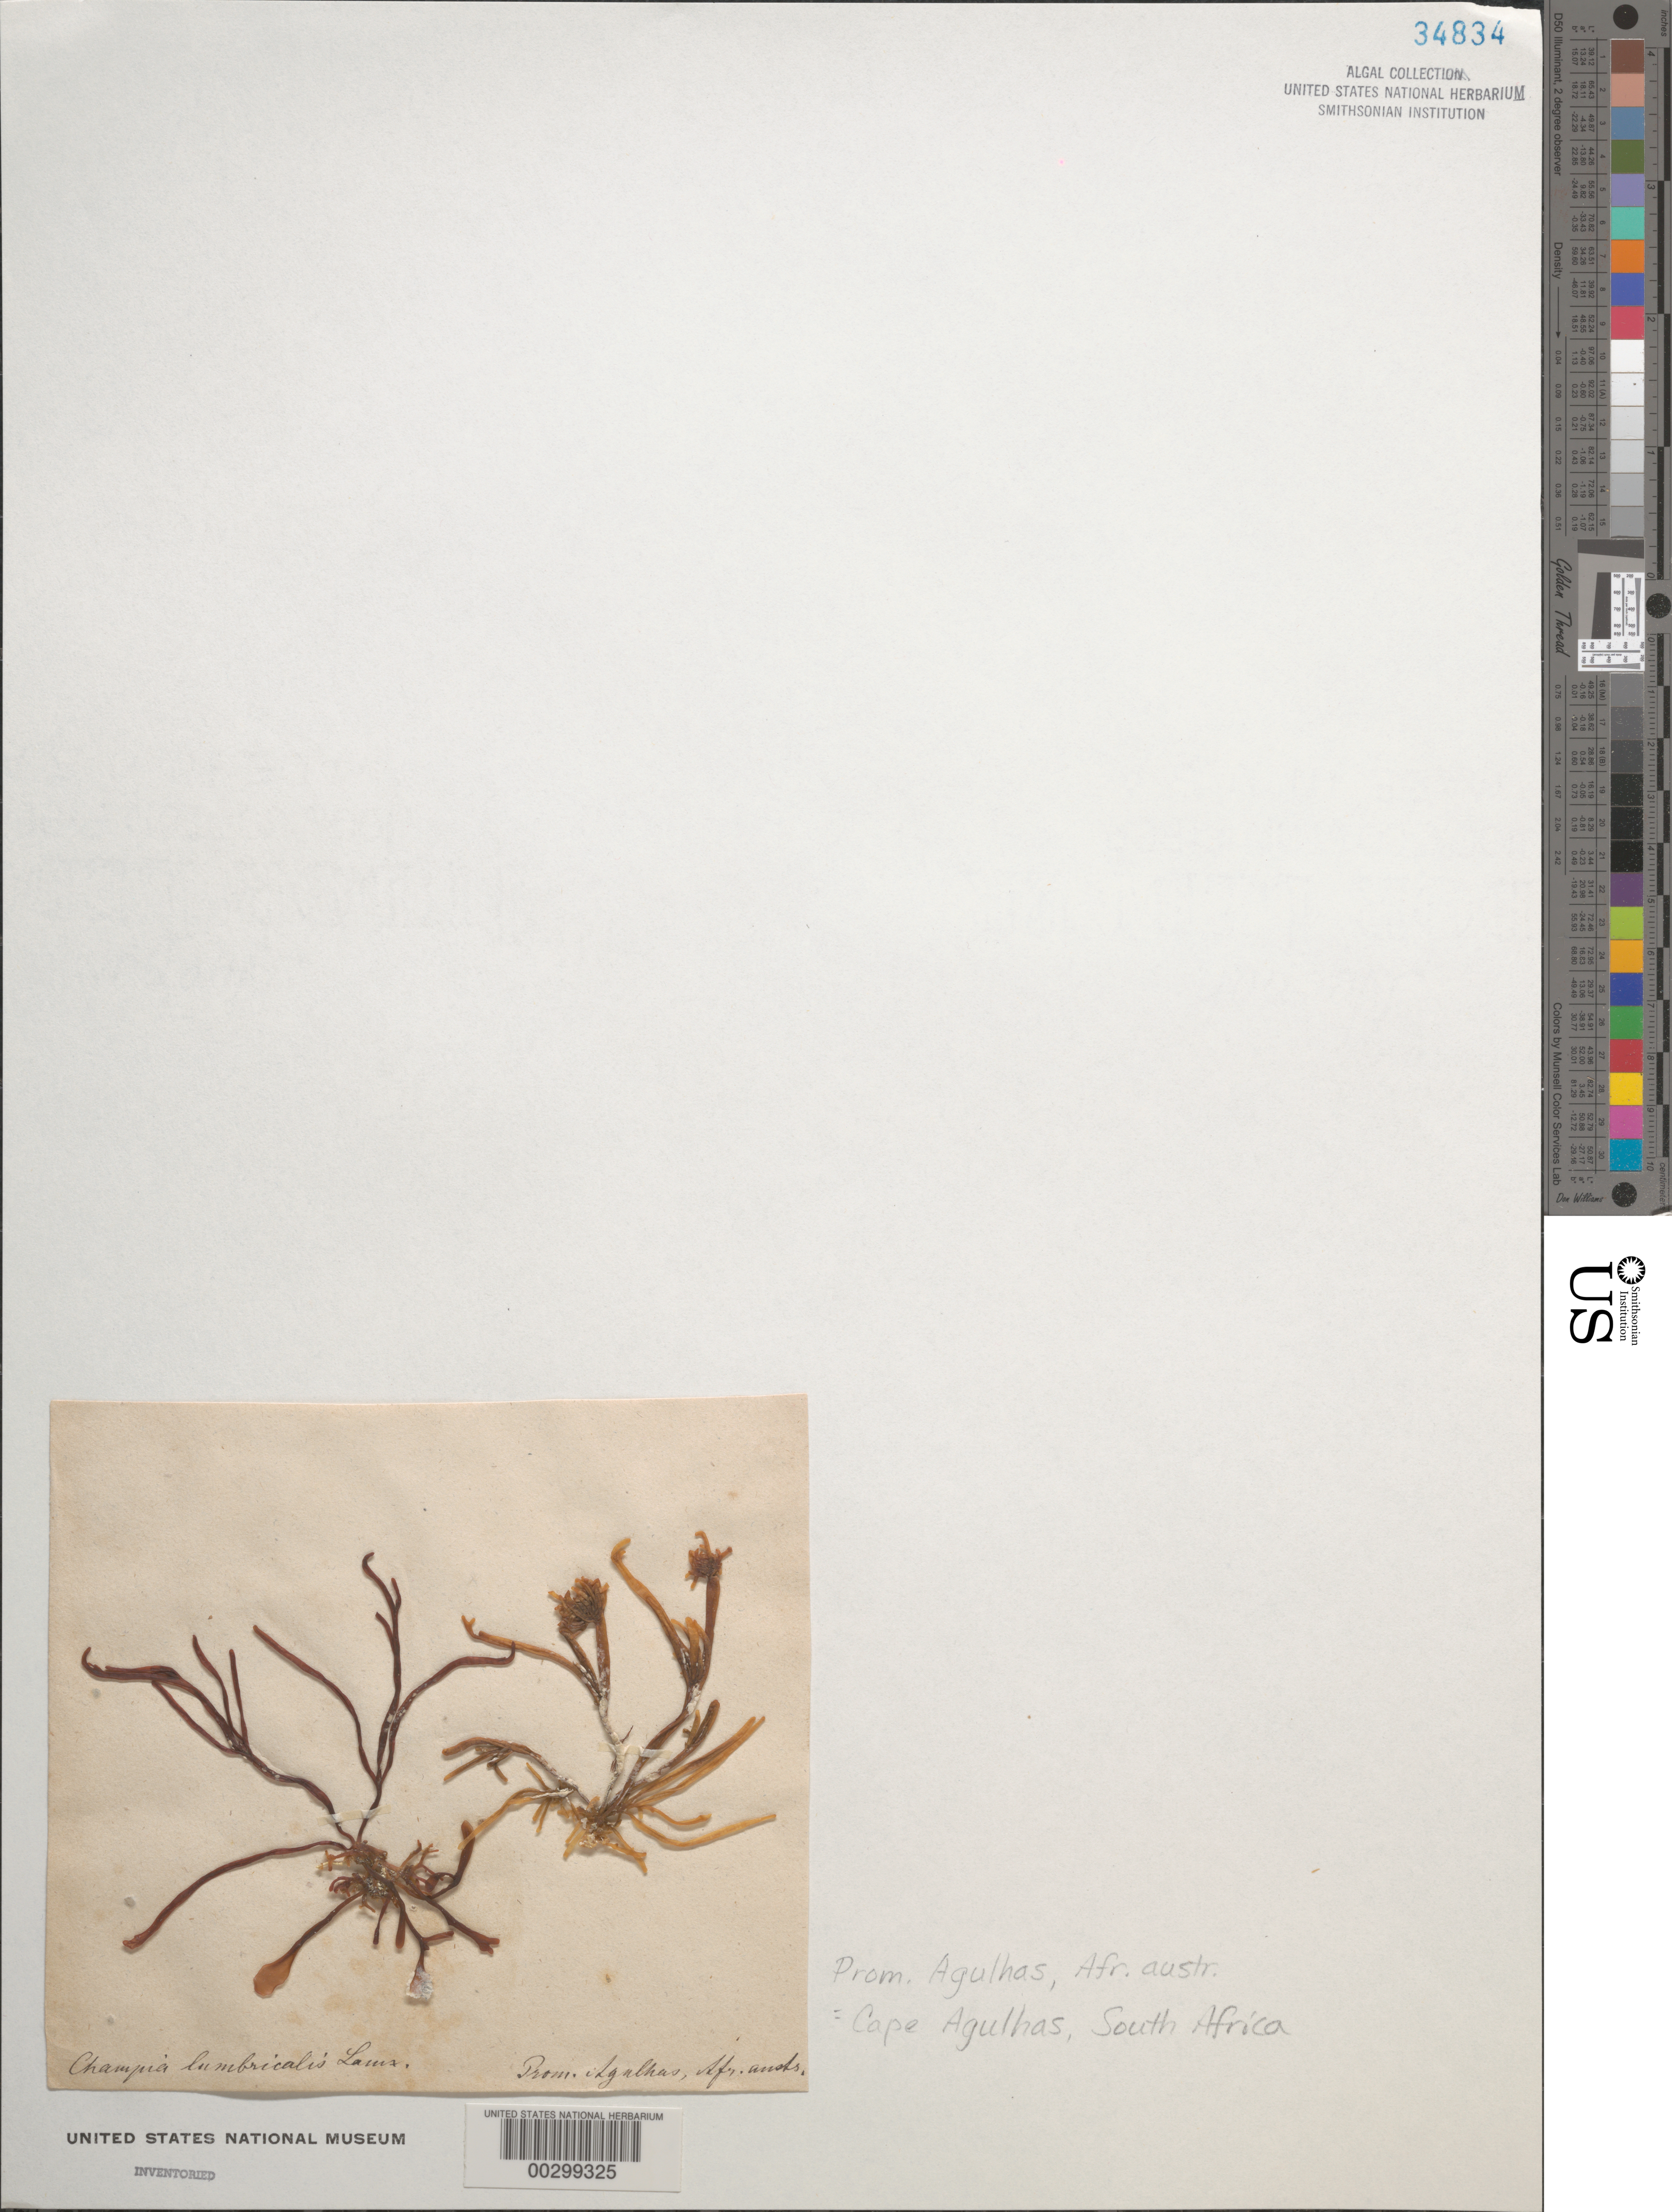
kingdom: Plantae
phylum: Rhodophyta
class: Florideophyceae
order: Rhodymeniales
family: Champiaceae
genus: Champia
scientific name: Champia lumbricalis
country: South Africa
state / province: Western Cape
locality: Cape Agulhas (prom. agulhas)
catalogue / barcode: US 34834